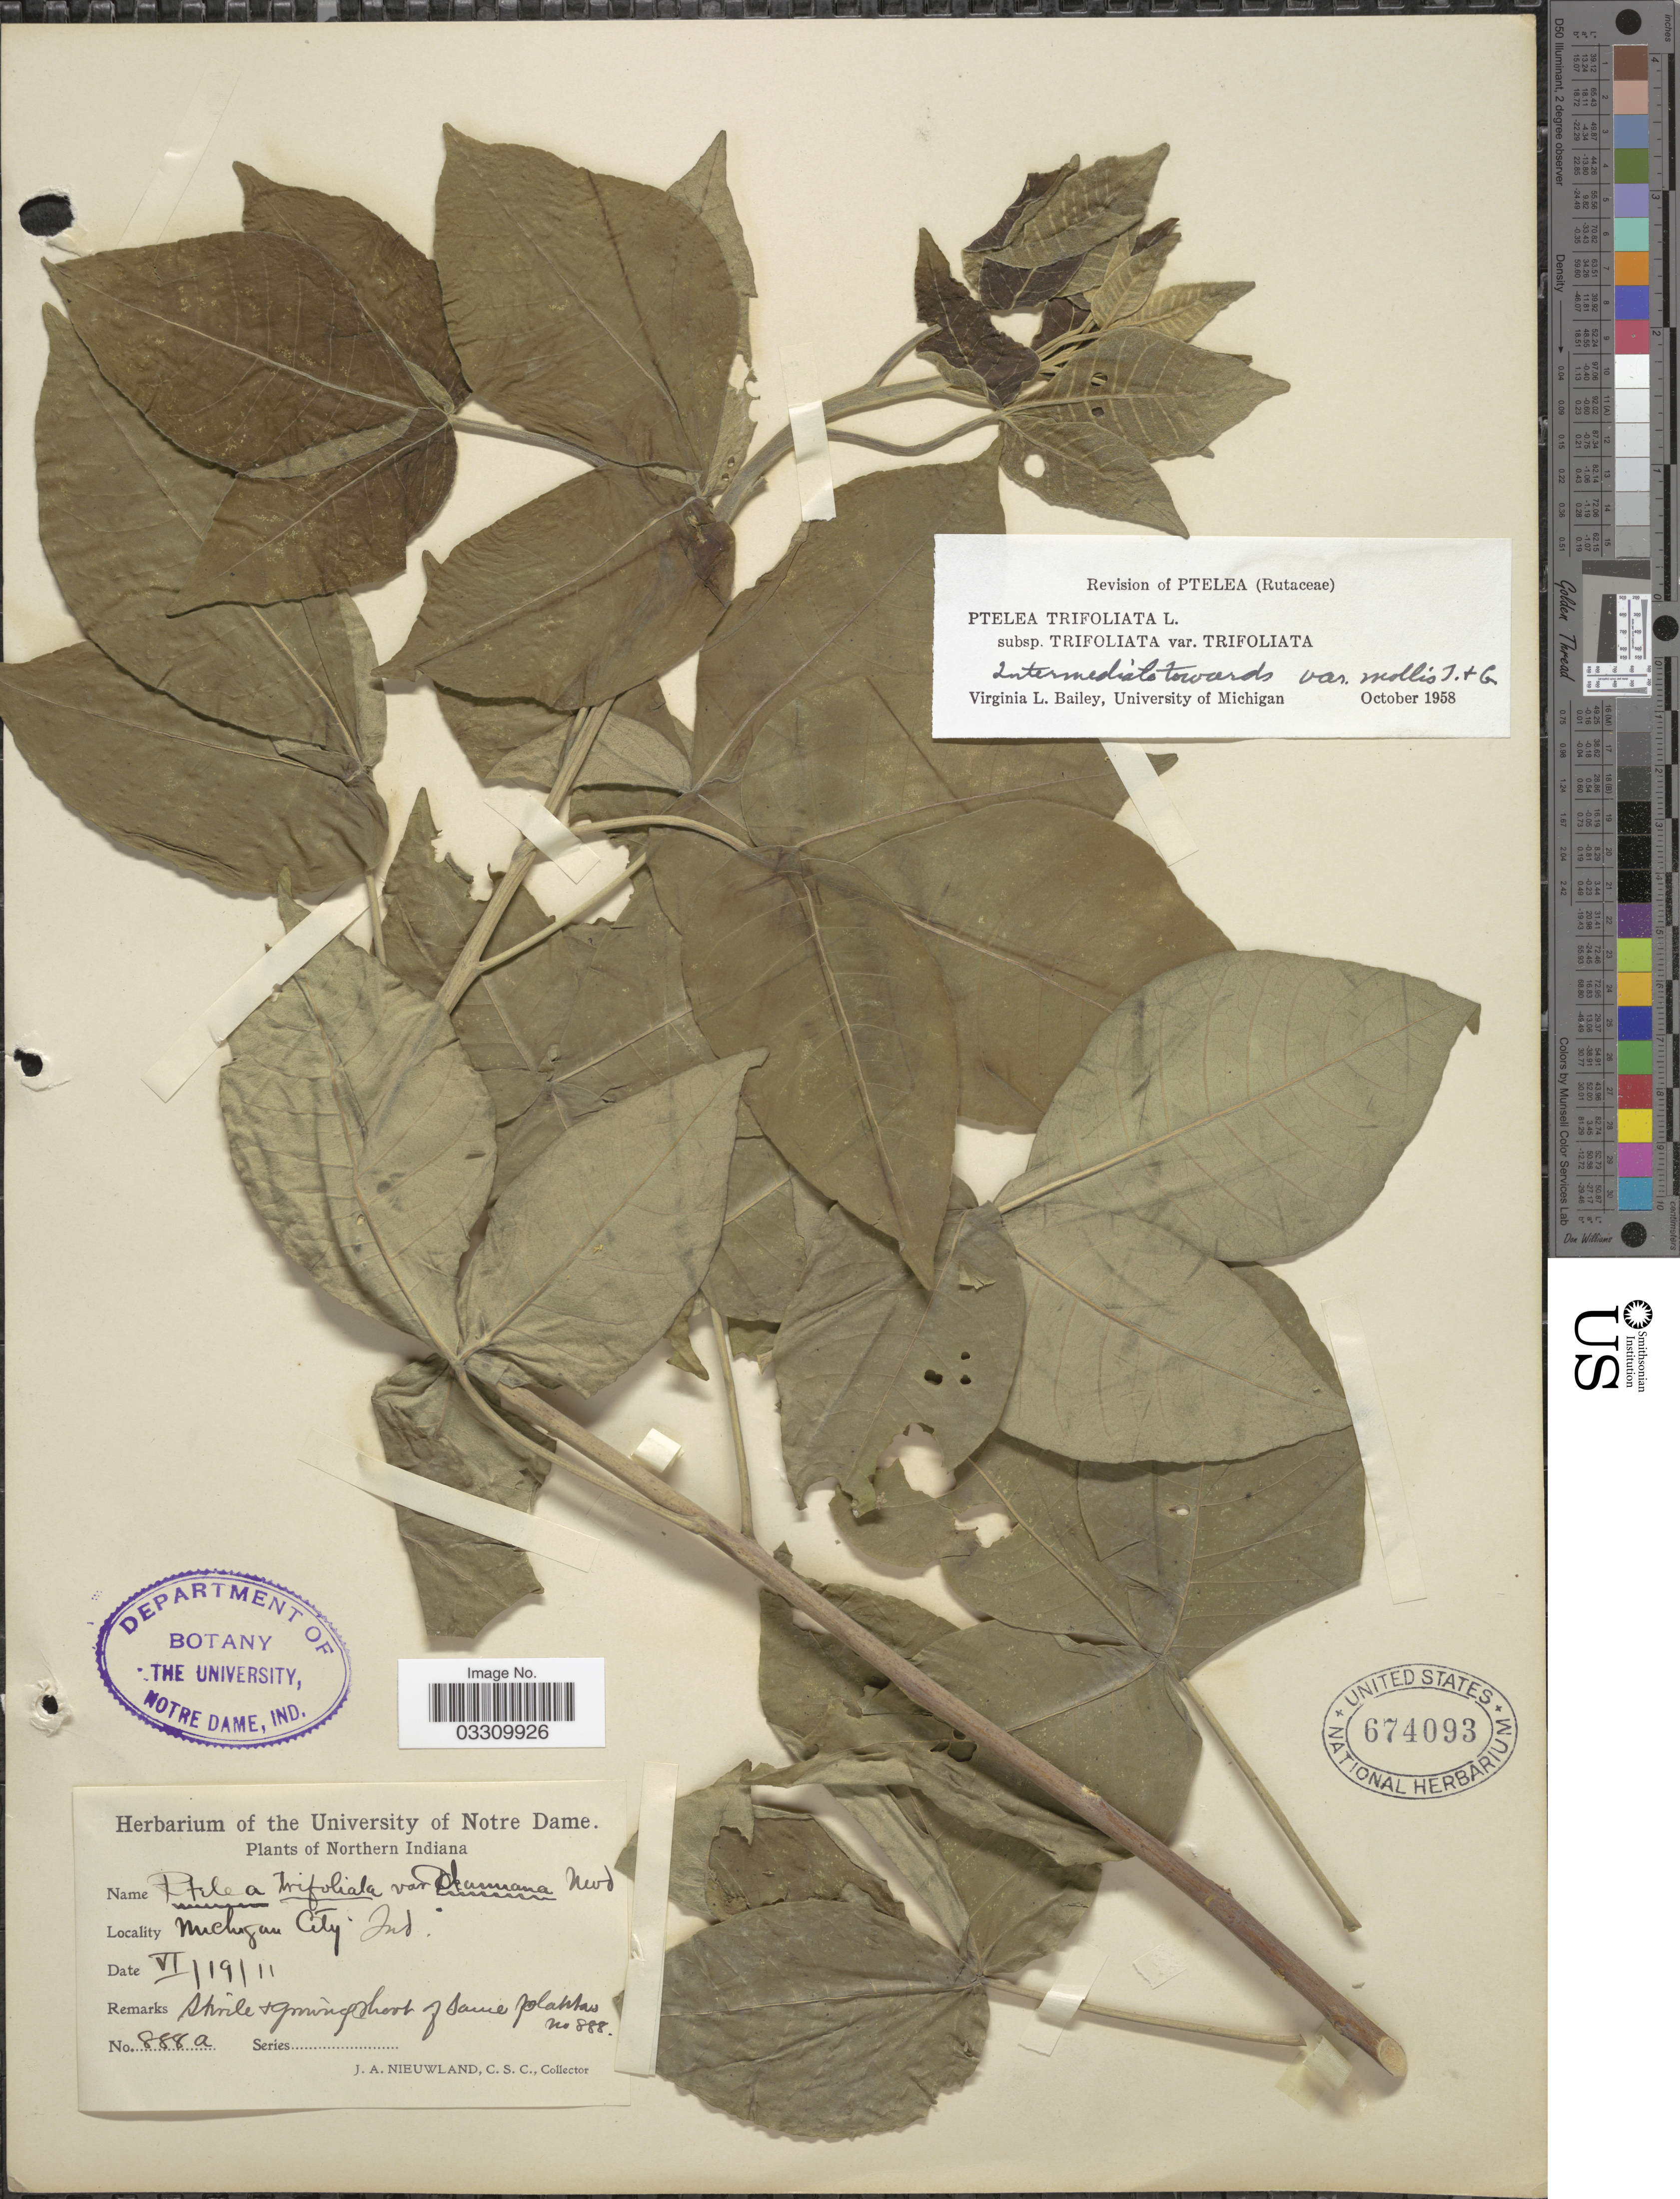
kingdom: Plantae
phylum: Tracheophyta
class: Magnoliopsida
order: Sapindales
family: Rutaceae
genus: Ptelea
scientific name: Ptelea trifoliata subsp. trifoliata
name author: L.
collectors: J. A. Nieuwland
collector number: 888a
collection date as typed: Transcribed d/m/y: 19/6/11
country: United States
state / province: Indiana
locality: Northern Indiana. Michigan City.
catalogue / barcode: US 674093